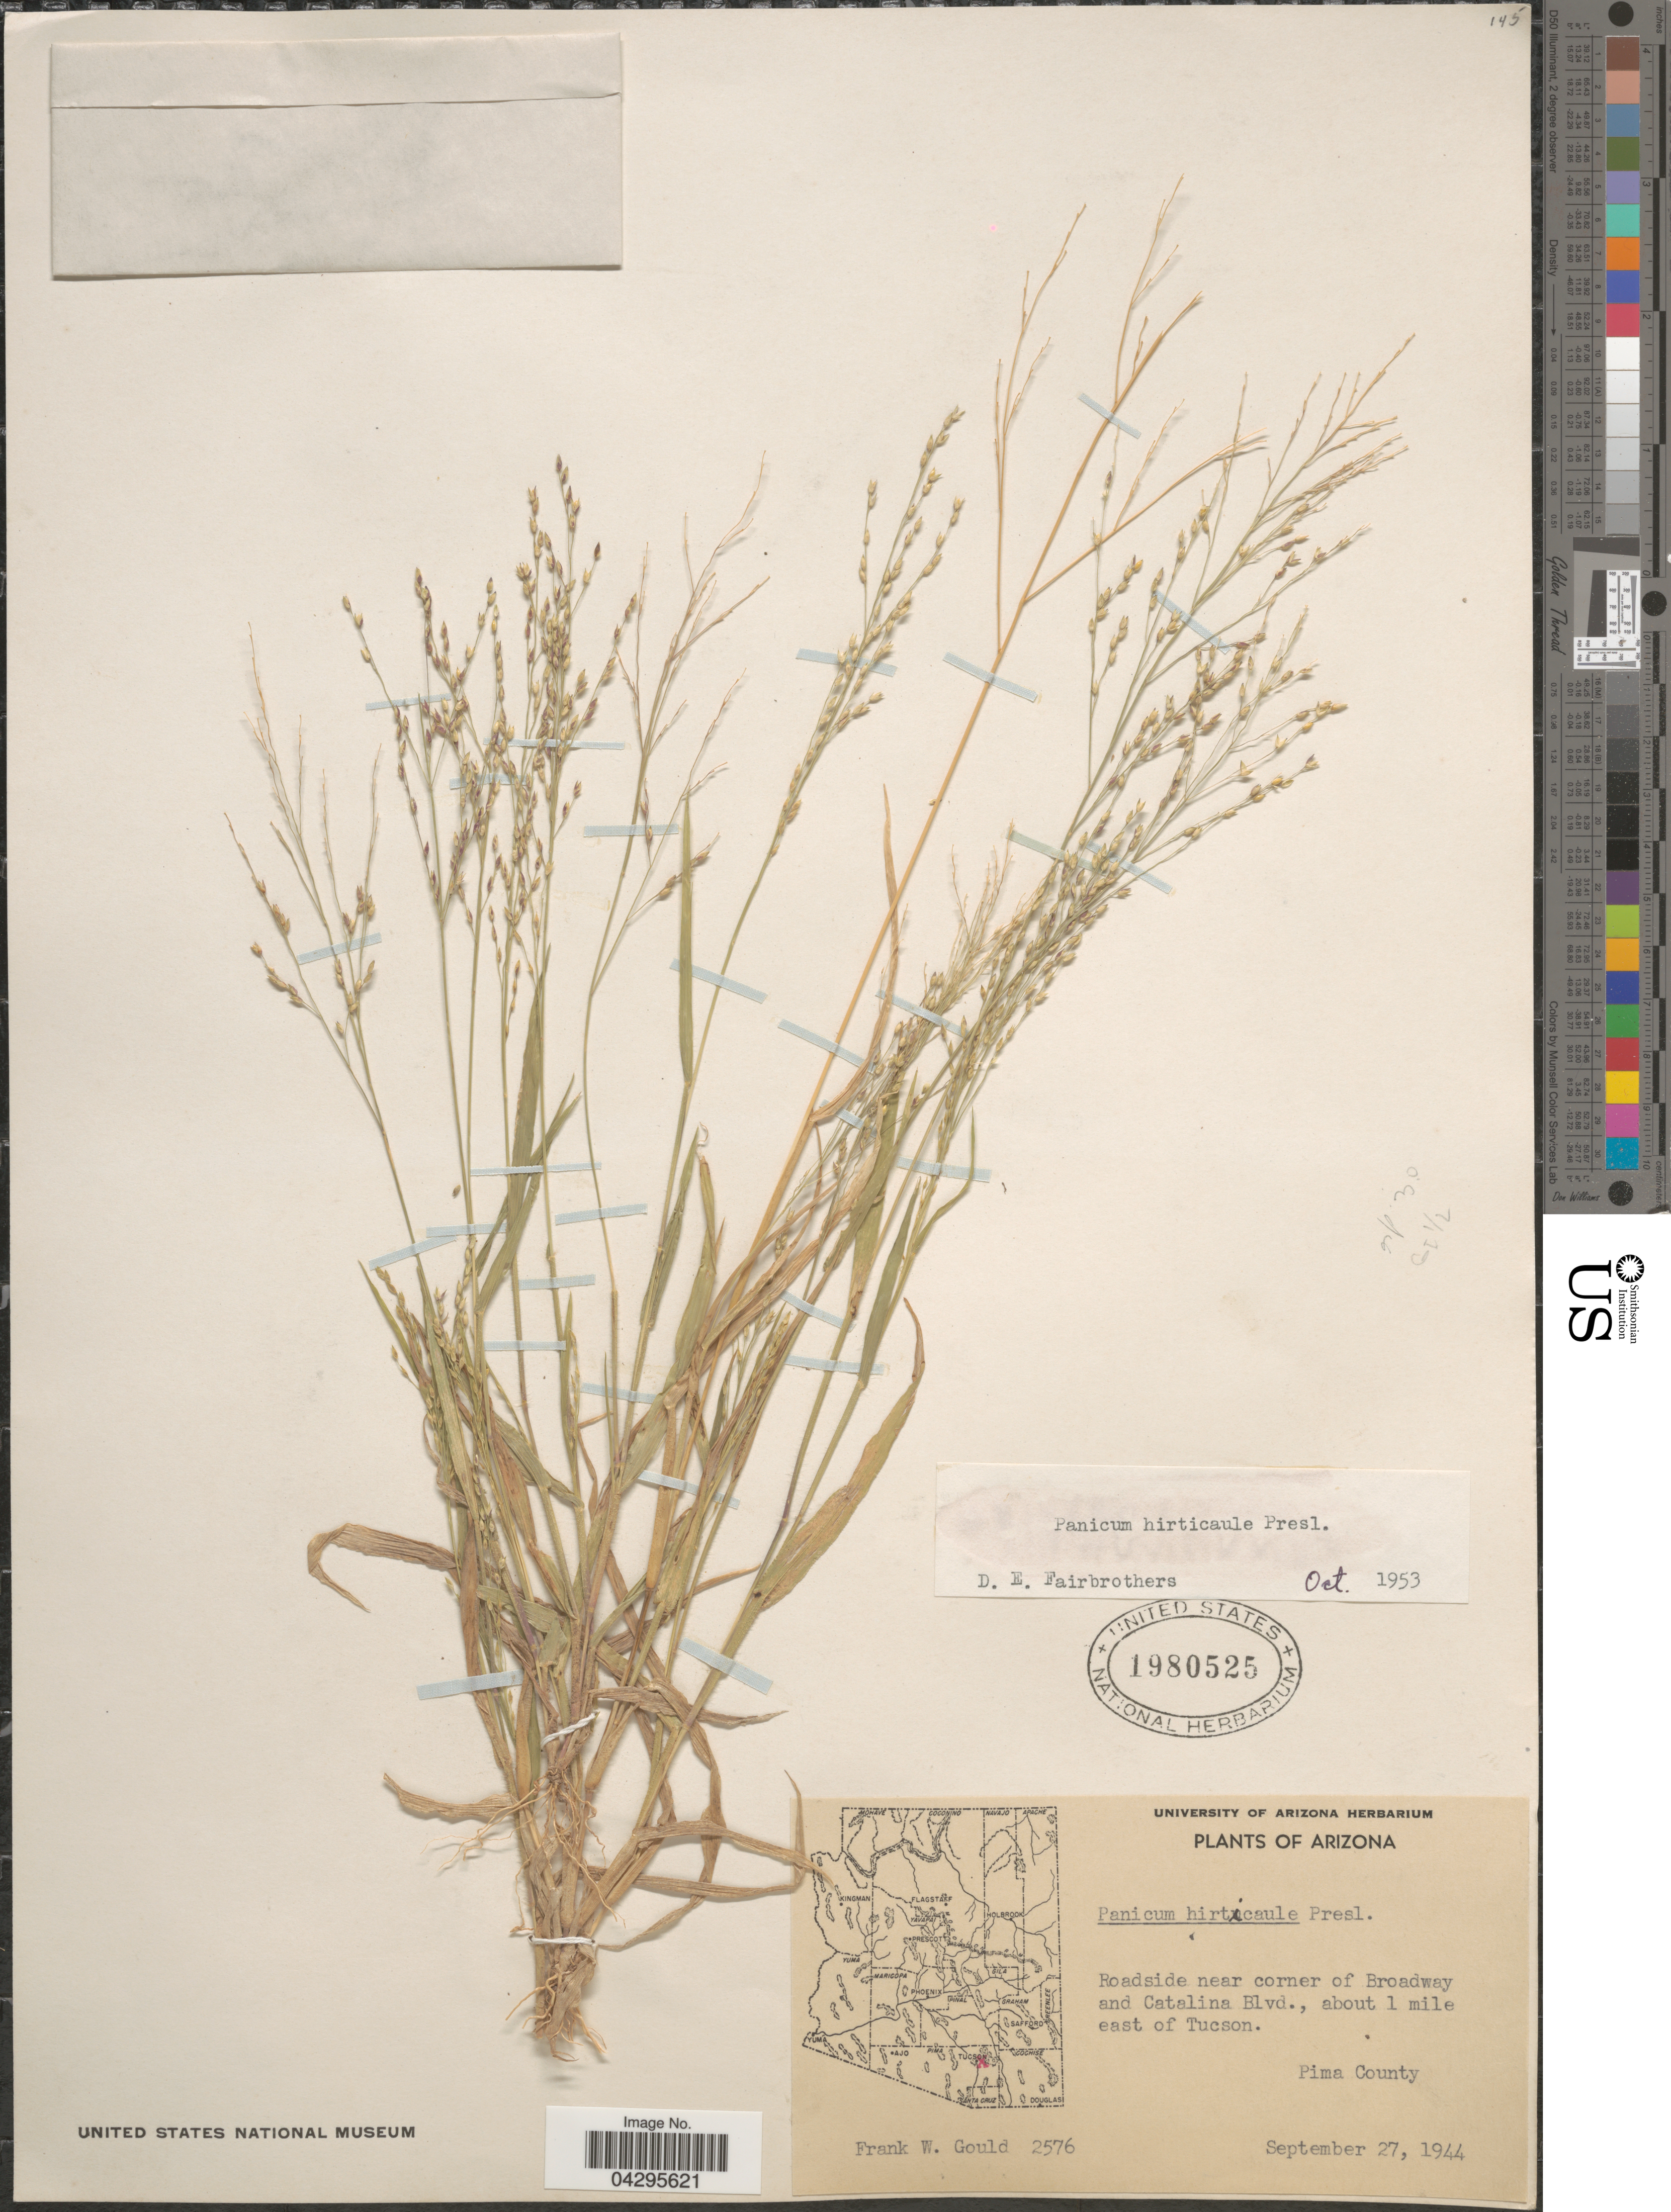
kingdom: Plantae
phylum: Tracheophyta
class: Liliopsida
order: Poales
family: Poaceae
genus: Panicum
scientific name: Panicum hirticaule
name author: J. Presl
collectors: F. W. Gould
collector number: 2576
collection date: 1944-09-27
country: United States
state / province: Arizona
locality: Roadside near corner of Broadway and Catalina Blvd., about 1 mile east of Tucson. Pima County.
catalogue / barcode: US 1980525